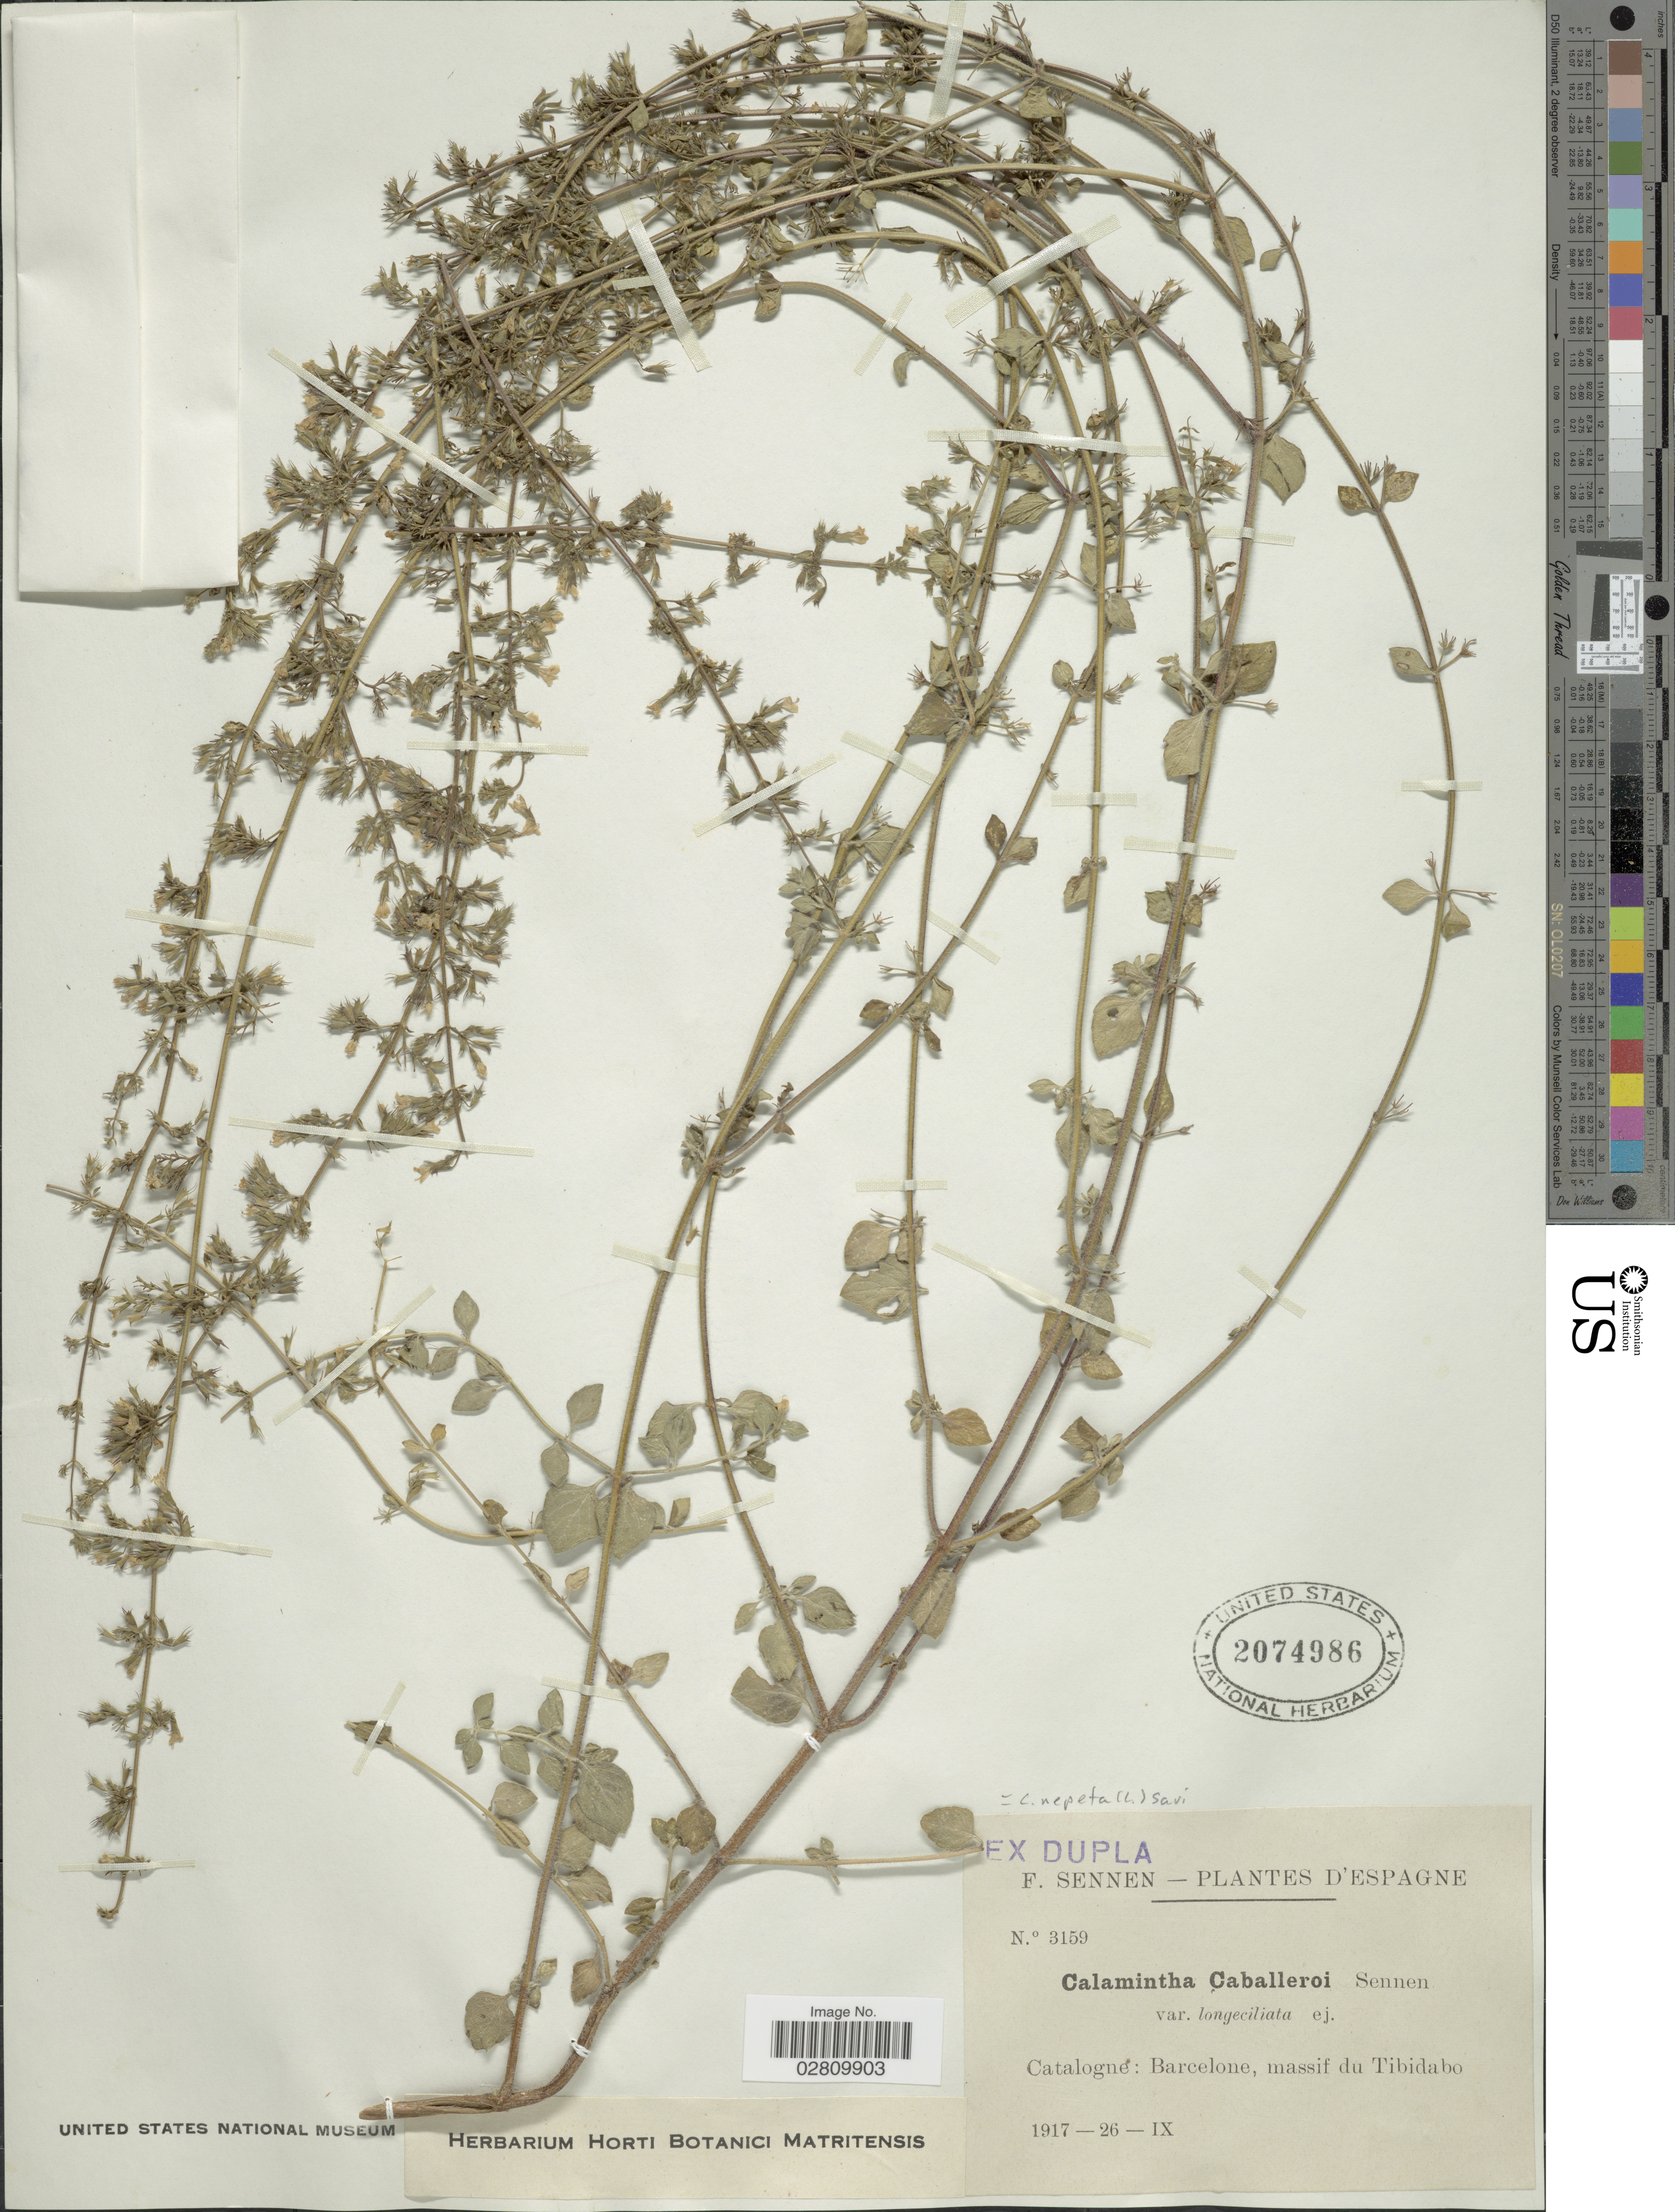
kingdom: Plantae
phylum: Tracheophyta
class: Magnoliopsida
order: Lamiales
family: Lamiaceae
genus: Clinopodium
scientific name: Clinopodium nepeta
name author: (L.) Kuntze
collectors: E. Sennen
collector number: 3159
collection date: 1917-09-26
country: Spain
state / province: Catalunya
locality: Espagne. Catalogné: Barcelone, massif du Tibidabo.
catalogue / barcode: US 2074986